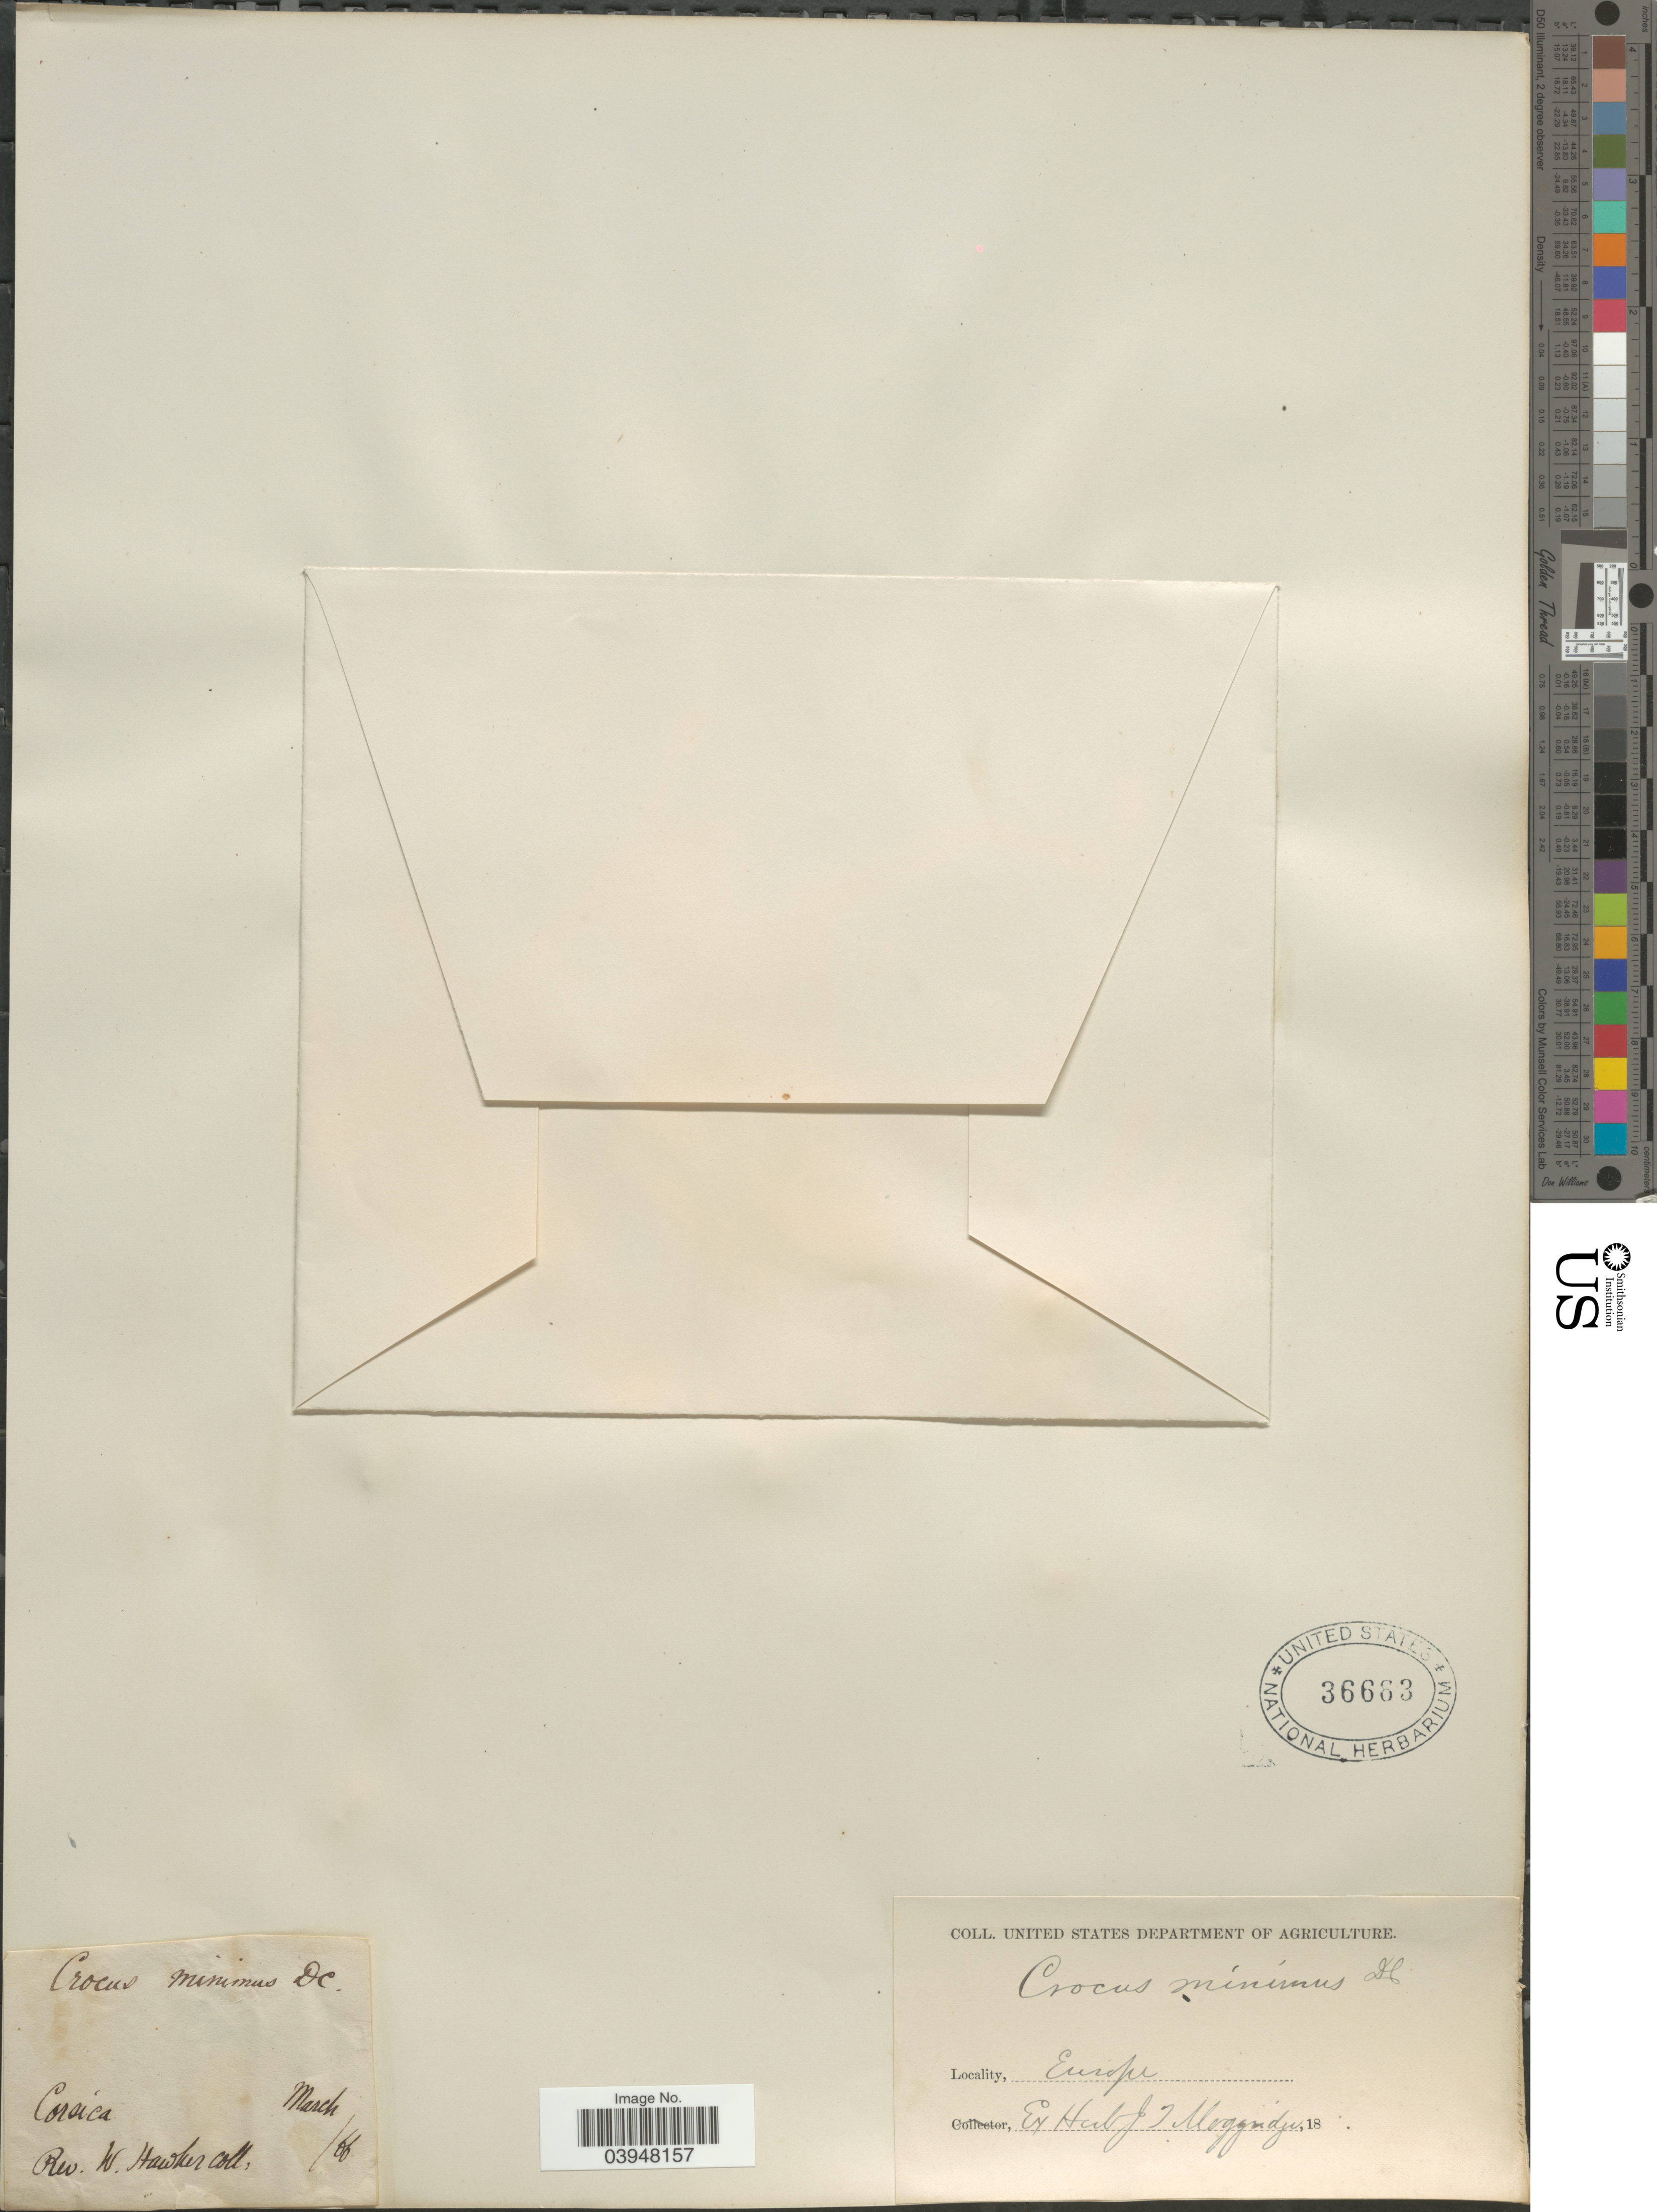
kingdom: Plantae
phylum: Tracheophyta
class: Liliopsida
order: Asparagales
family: Iridaceae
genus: Crocus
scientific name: Crocus minimus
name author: DC.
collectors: W. Hawker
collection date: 1866-03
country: France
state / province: Corsica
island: Corse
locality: Europe.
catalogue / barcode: US 36663